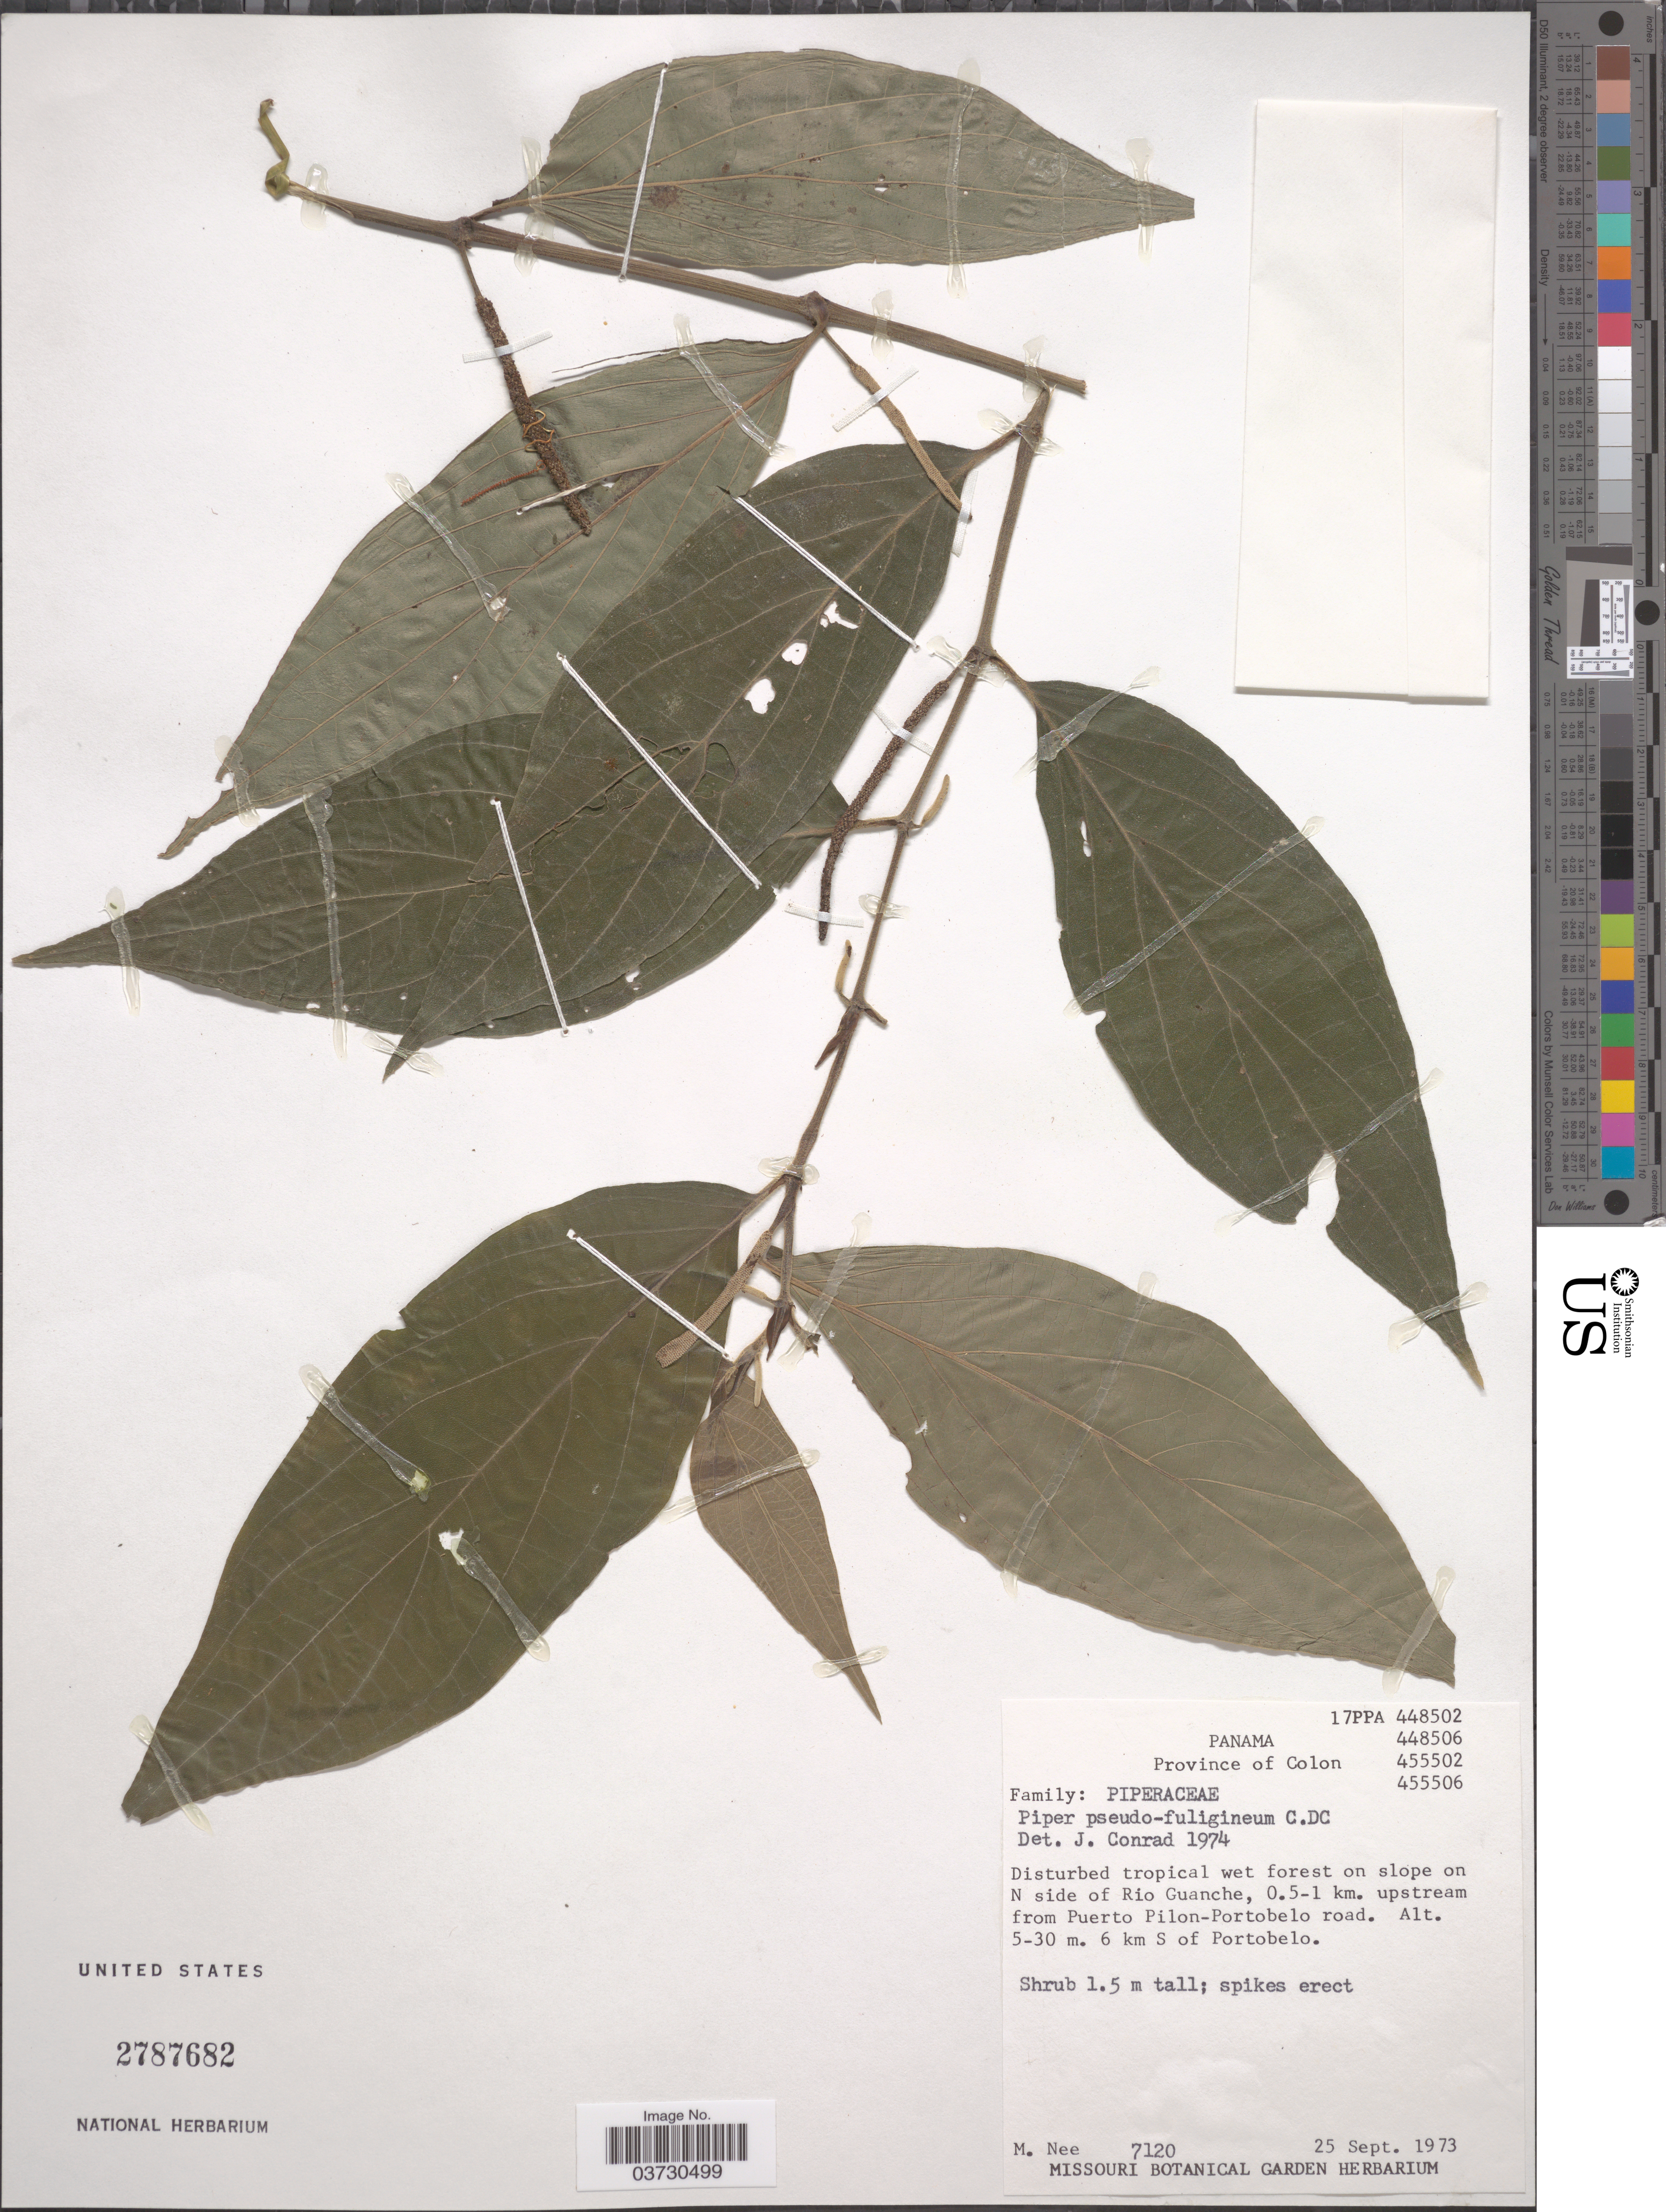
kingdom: Plantae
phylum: Tracheophyta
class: Magnoliopsida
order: Piperales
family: Piperaceae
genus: Piper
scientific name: Piper pseudofuligineum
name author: C. DC.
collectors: M. Nee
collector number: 7120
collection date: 1973-09-25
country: Panama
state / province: Colón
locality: Disturbed tropical wet forest on slope on N side of Rio Guanche, 0.5-1 km upstream from Puerto Pilon-Portobelo road. 6 km S of Portobelo.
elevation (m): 5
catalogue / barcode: US 2787682